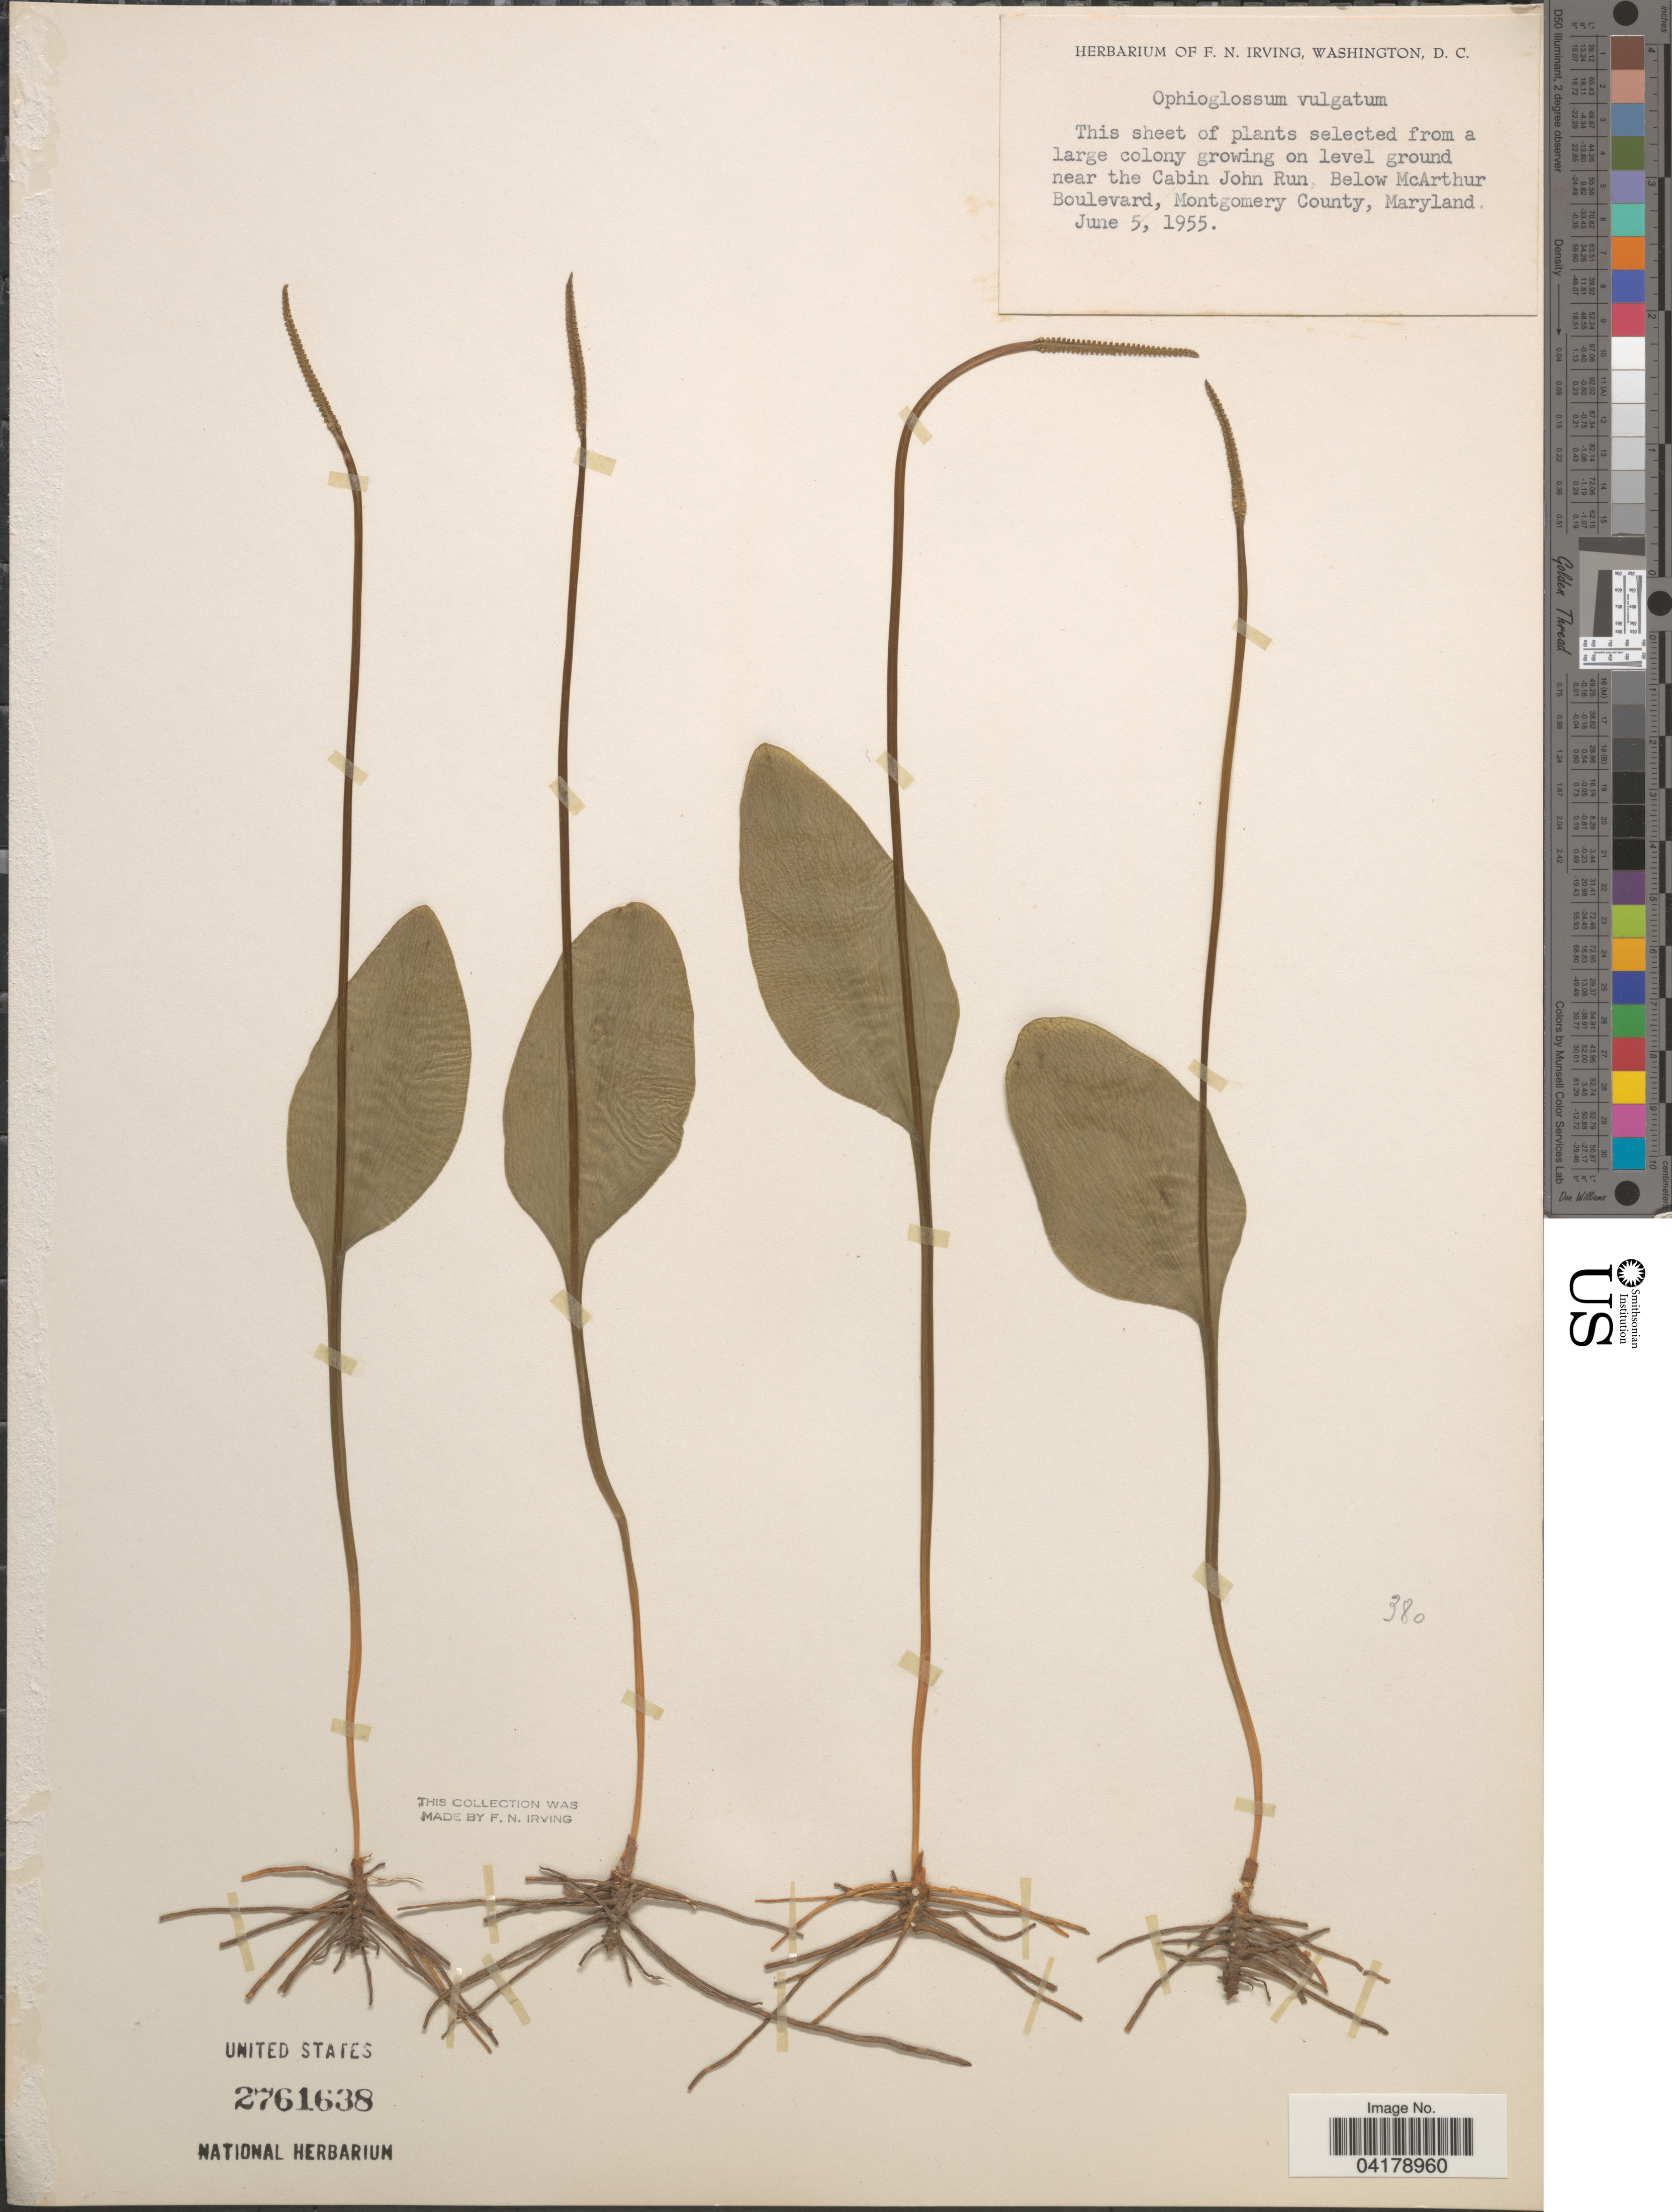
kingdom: Plantae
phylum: Tracheophyta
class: Polypodiopsida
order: Ophioglossales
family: Ophioglossaceae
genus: Ophioglossum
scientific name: Ophioglossum vulgatum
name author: L.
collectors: ex herb. F.N. Irving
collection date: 1955-06-05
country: United States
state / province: Maryland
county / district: Montgomery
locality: Near the Cabin John Run. Below McArthur Boulevard, Montgomery County.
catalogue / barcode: US 2761638